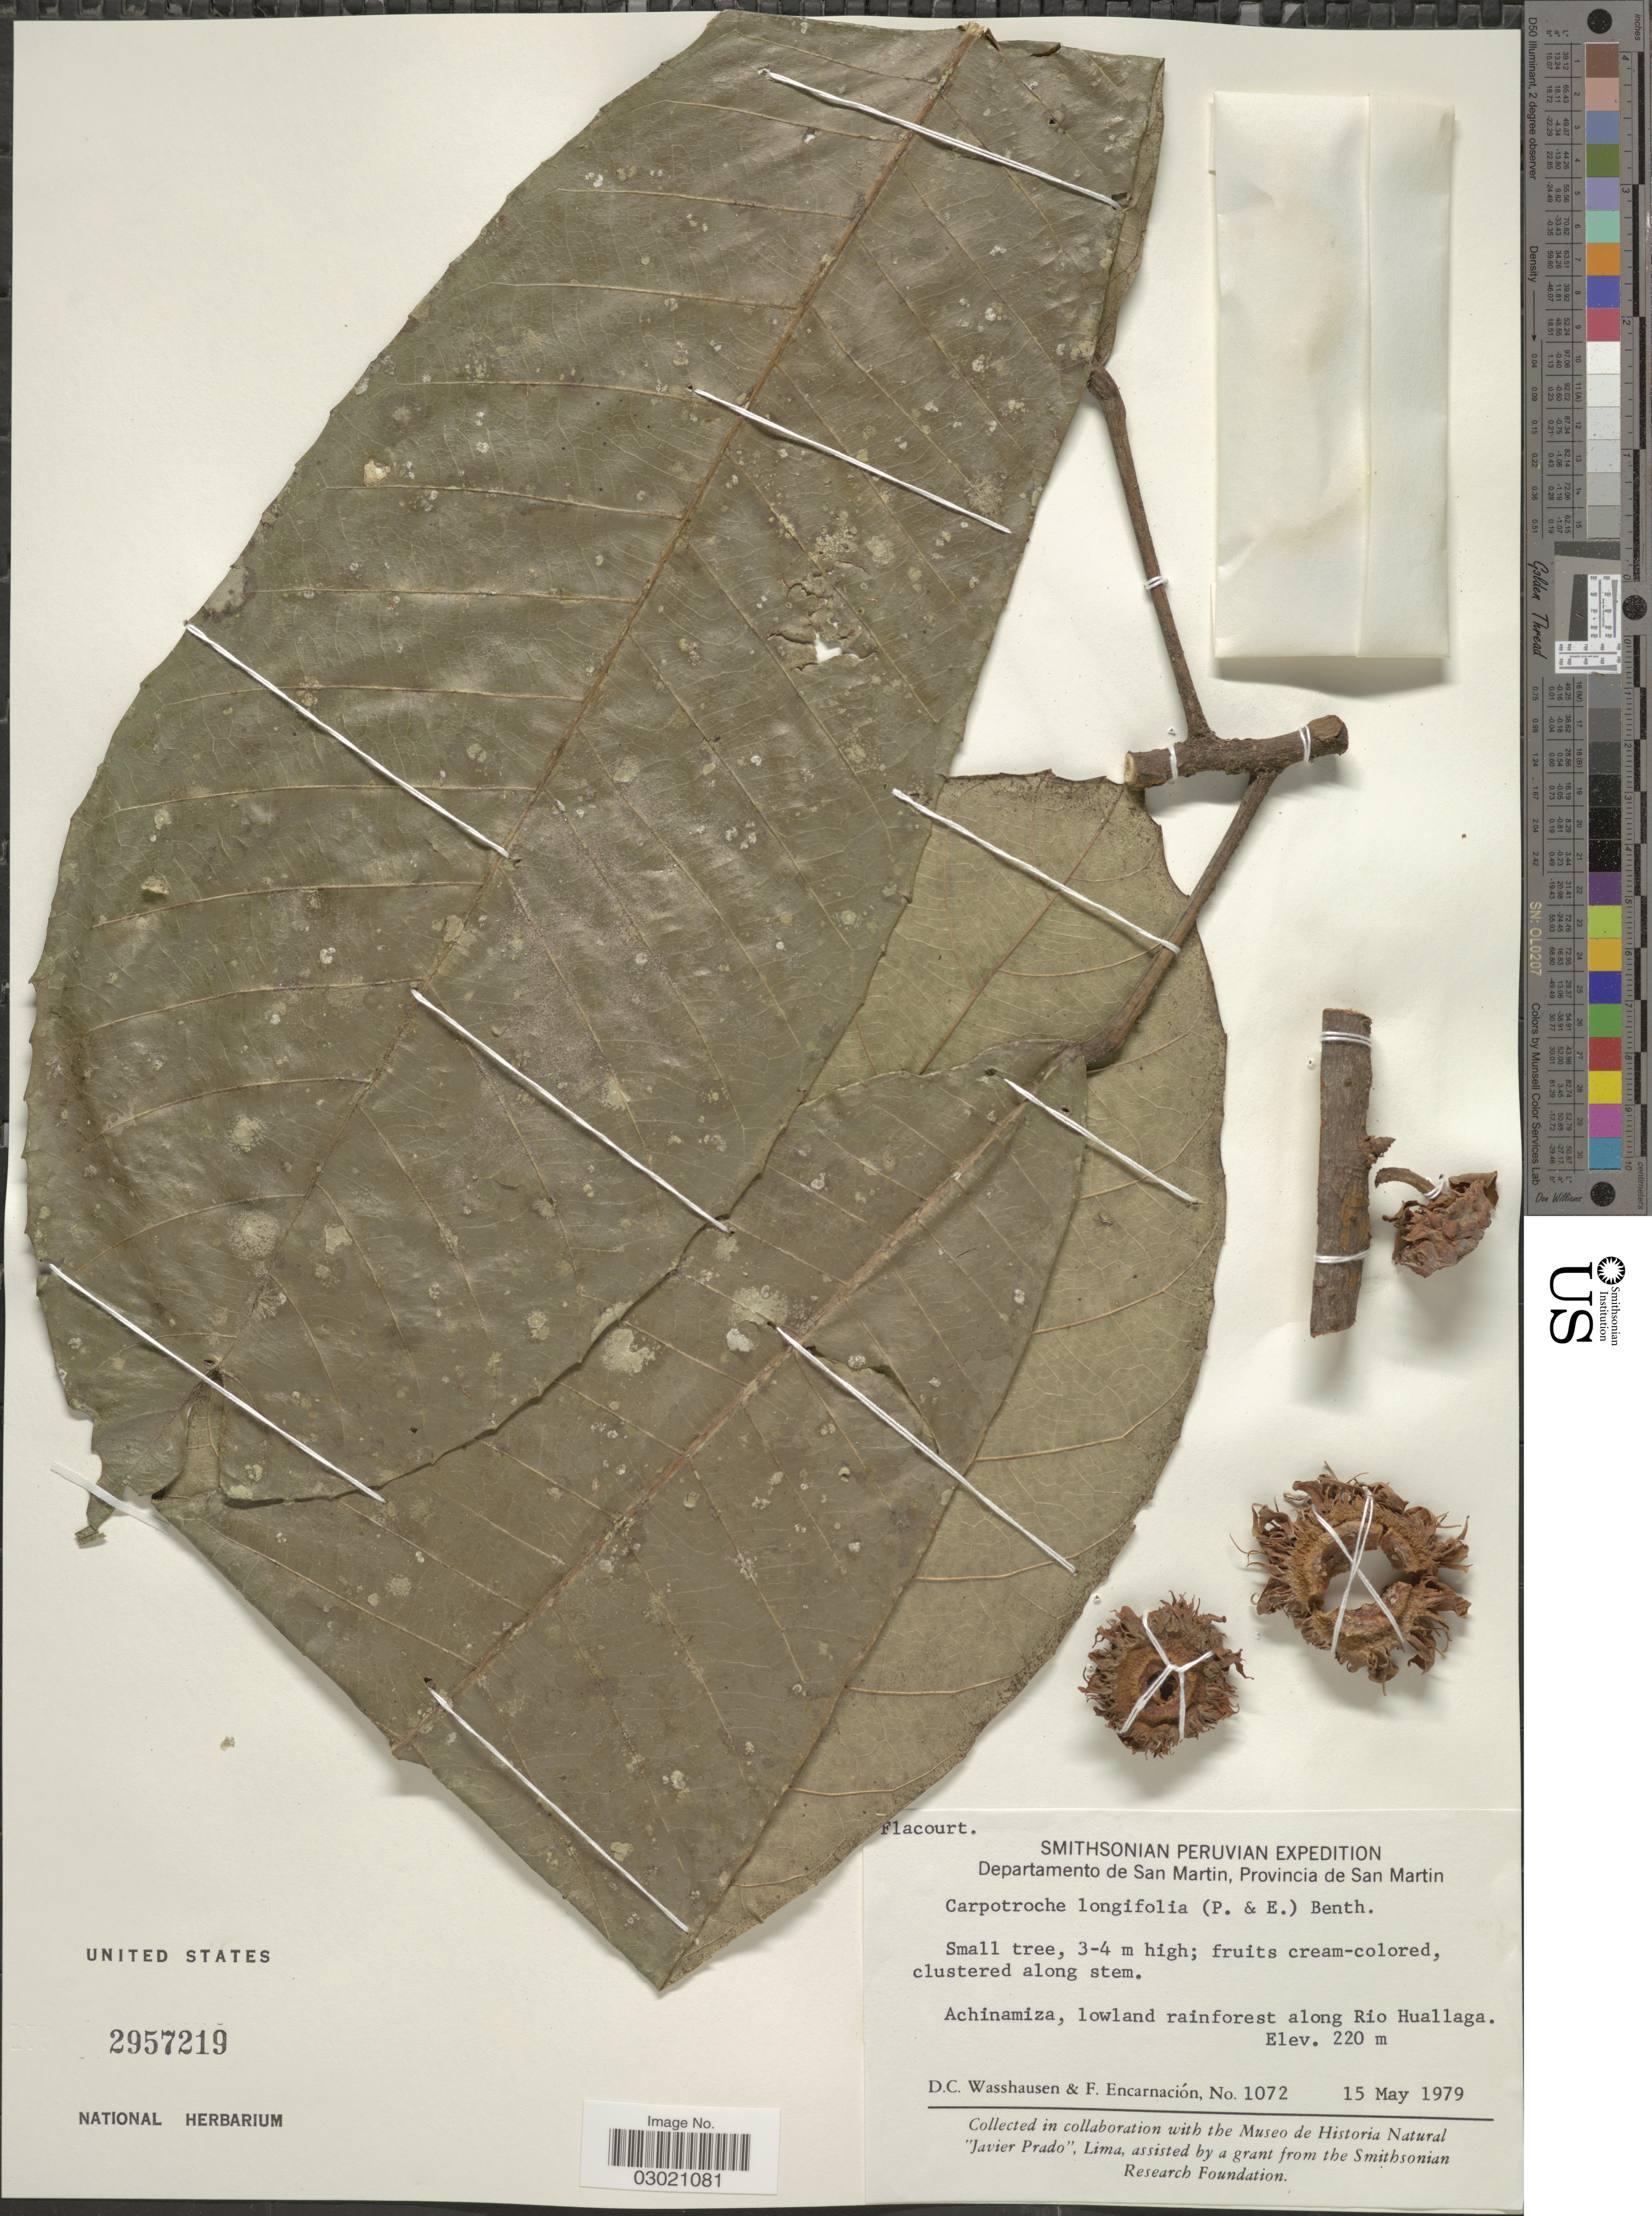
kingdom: Plantae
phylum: Tracheophyta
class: Magnoliopsida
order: Malpighiales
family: Achariaceae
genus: Carpotroche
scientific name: Carpotroche longifolia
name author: (Poepp.) Benth.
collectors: D. C. Wasshausen & F. Encarnación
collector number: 1072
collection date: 1979-05-15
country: Peru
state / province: San Martín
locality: Departamento de San Martin. Achinamiza, lowland rainforest along Rio Huallaga.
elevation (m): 220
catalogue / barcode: US 2957219